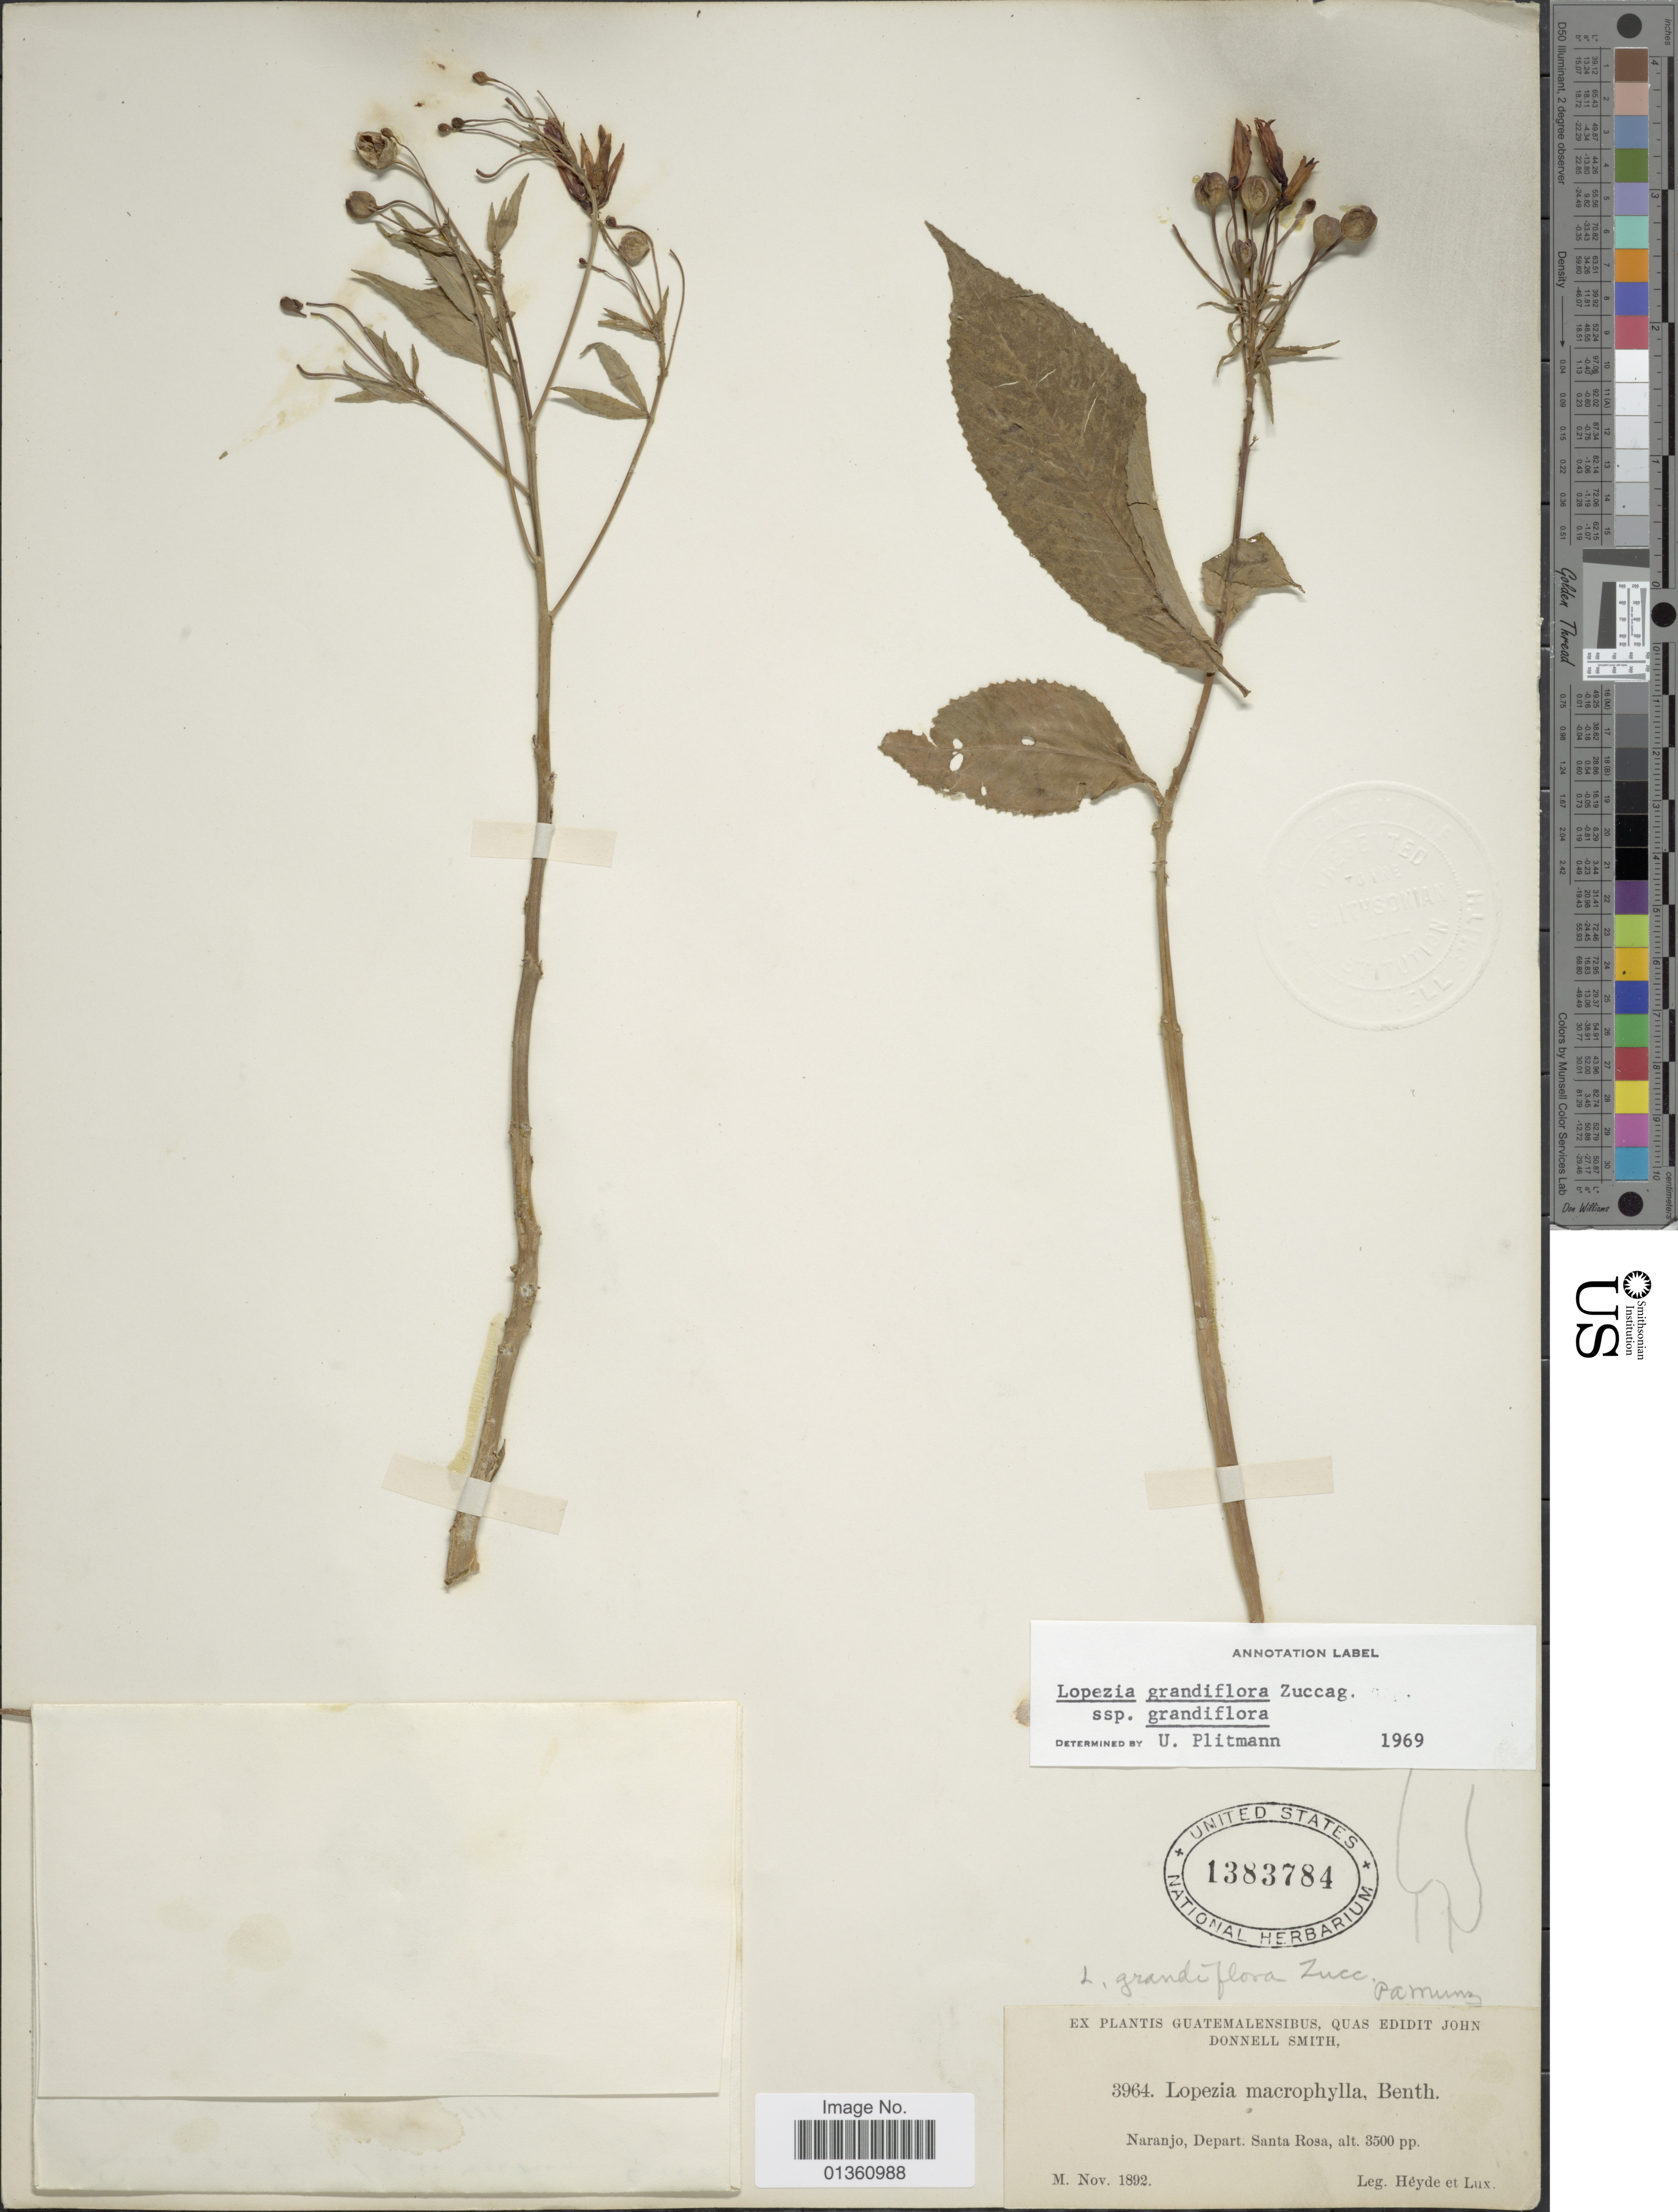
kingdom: Plantae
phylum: Tracheophyta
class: Magnoliopsida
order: Myrtales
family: Onagraceae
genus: Lopezia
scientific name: Lopezia grandiflora subsp. macrophylla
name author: (Benth.) Plitmann et al.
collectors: Heyde & Lux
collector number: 3964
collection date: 1892-11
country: Guatemala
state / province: Santa Rosa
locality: Naranjo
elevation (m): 1067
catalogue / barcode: US 1383784